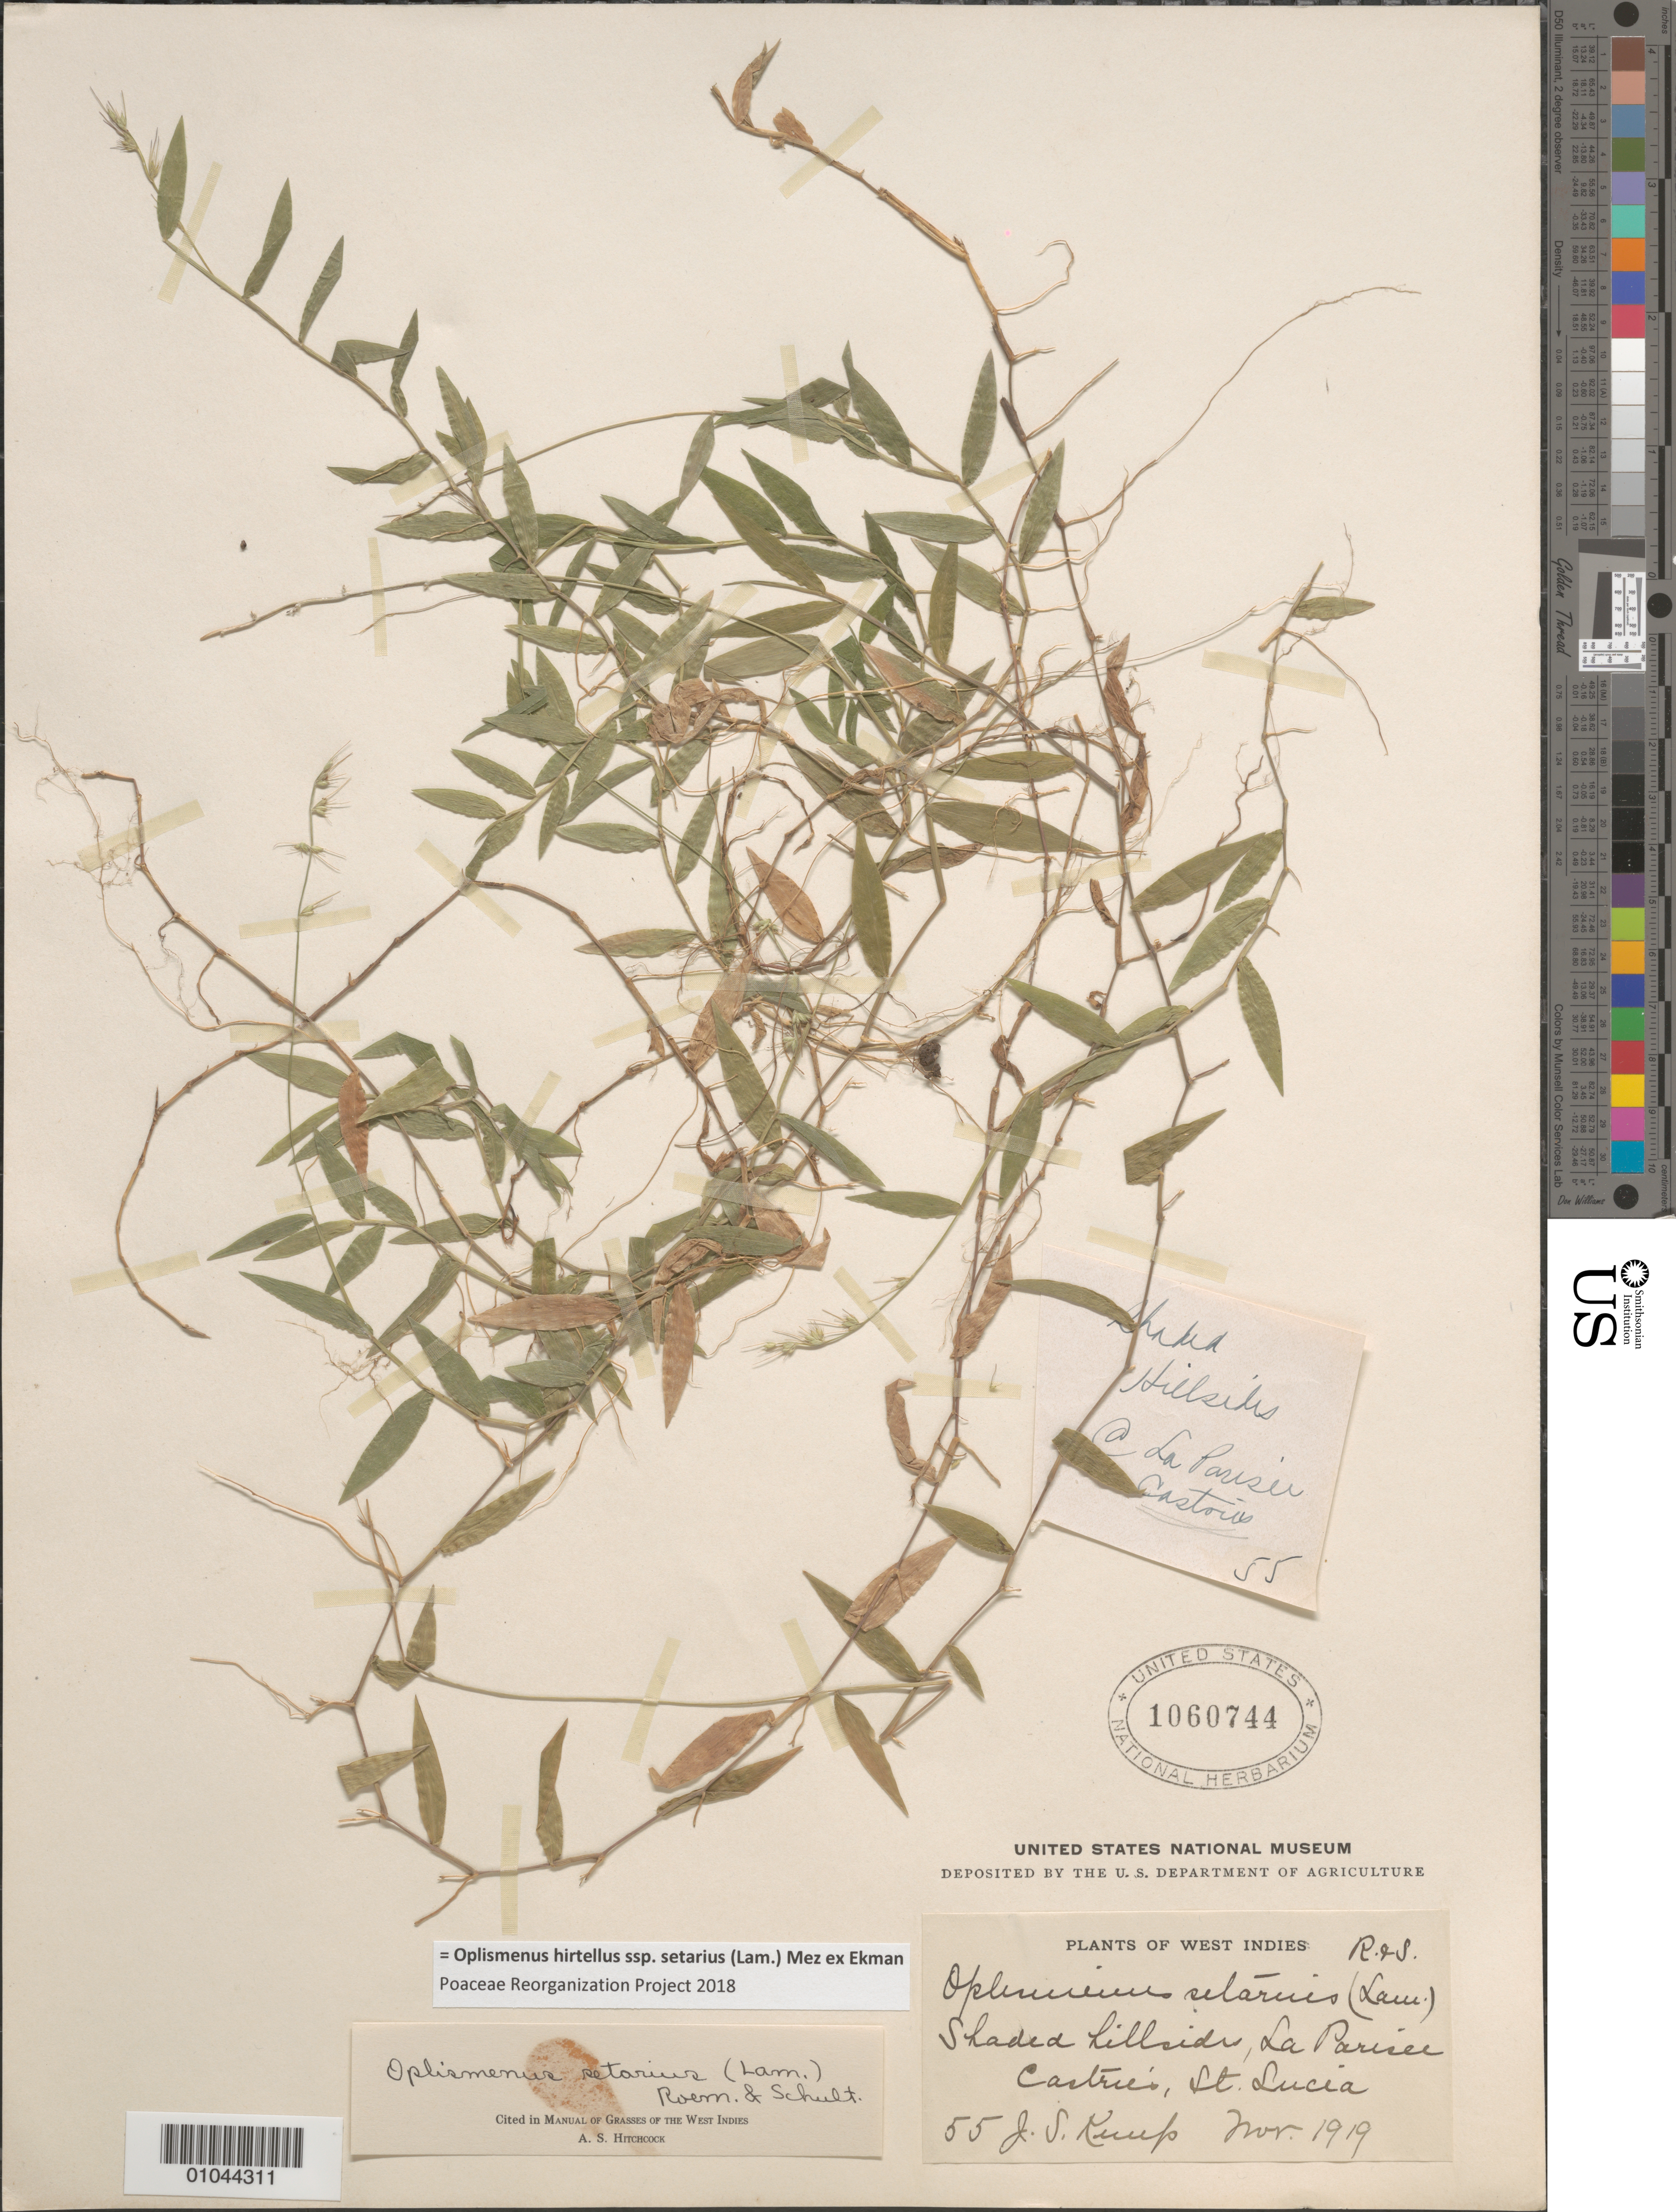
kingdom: Plantae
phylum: Tracheophyta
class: Liliopsida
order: Poales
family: Poaceae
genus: Oplismenus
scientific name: Oplismenus hirtellus subsp. setarius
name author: (Lam.) Mez ex Ekman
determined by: Poaceae Reorganization Project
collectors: J. Kemp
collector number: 55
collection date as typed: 01 Nov 1919 to 30 Nov 1919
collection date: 1919-11-01/1919-11-30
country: St. Lucia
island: St. Lucia I.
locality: la Parisee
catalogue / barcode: US 1060744